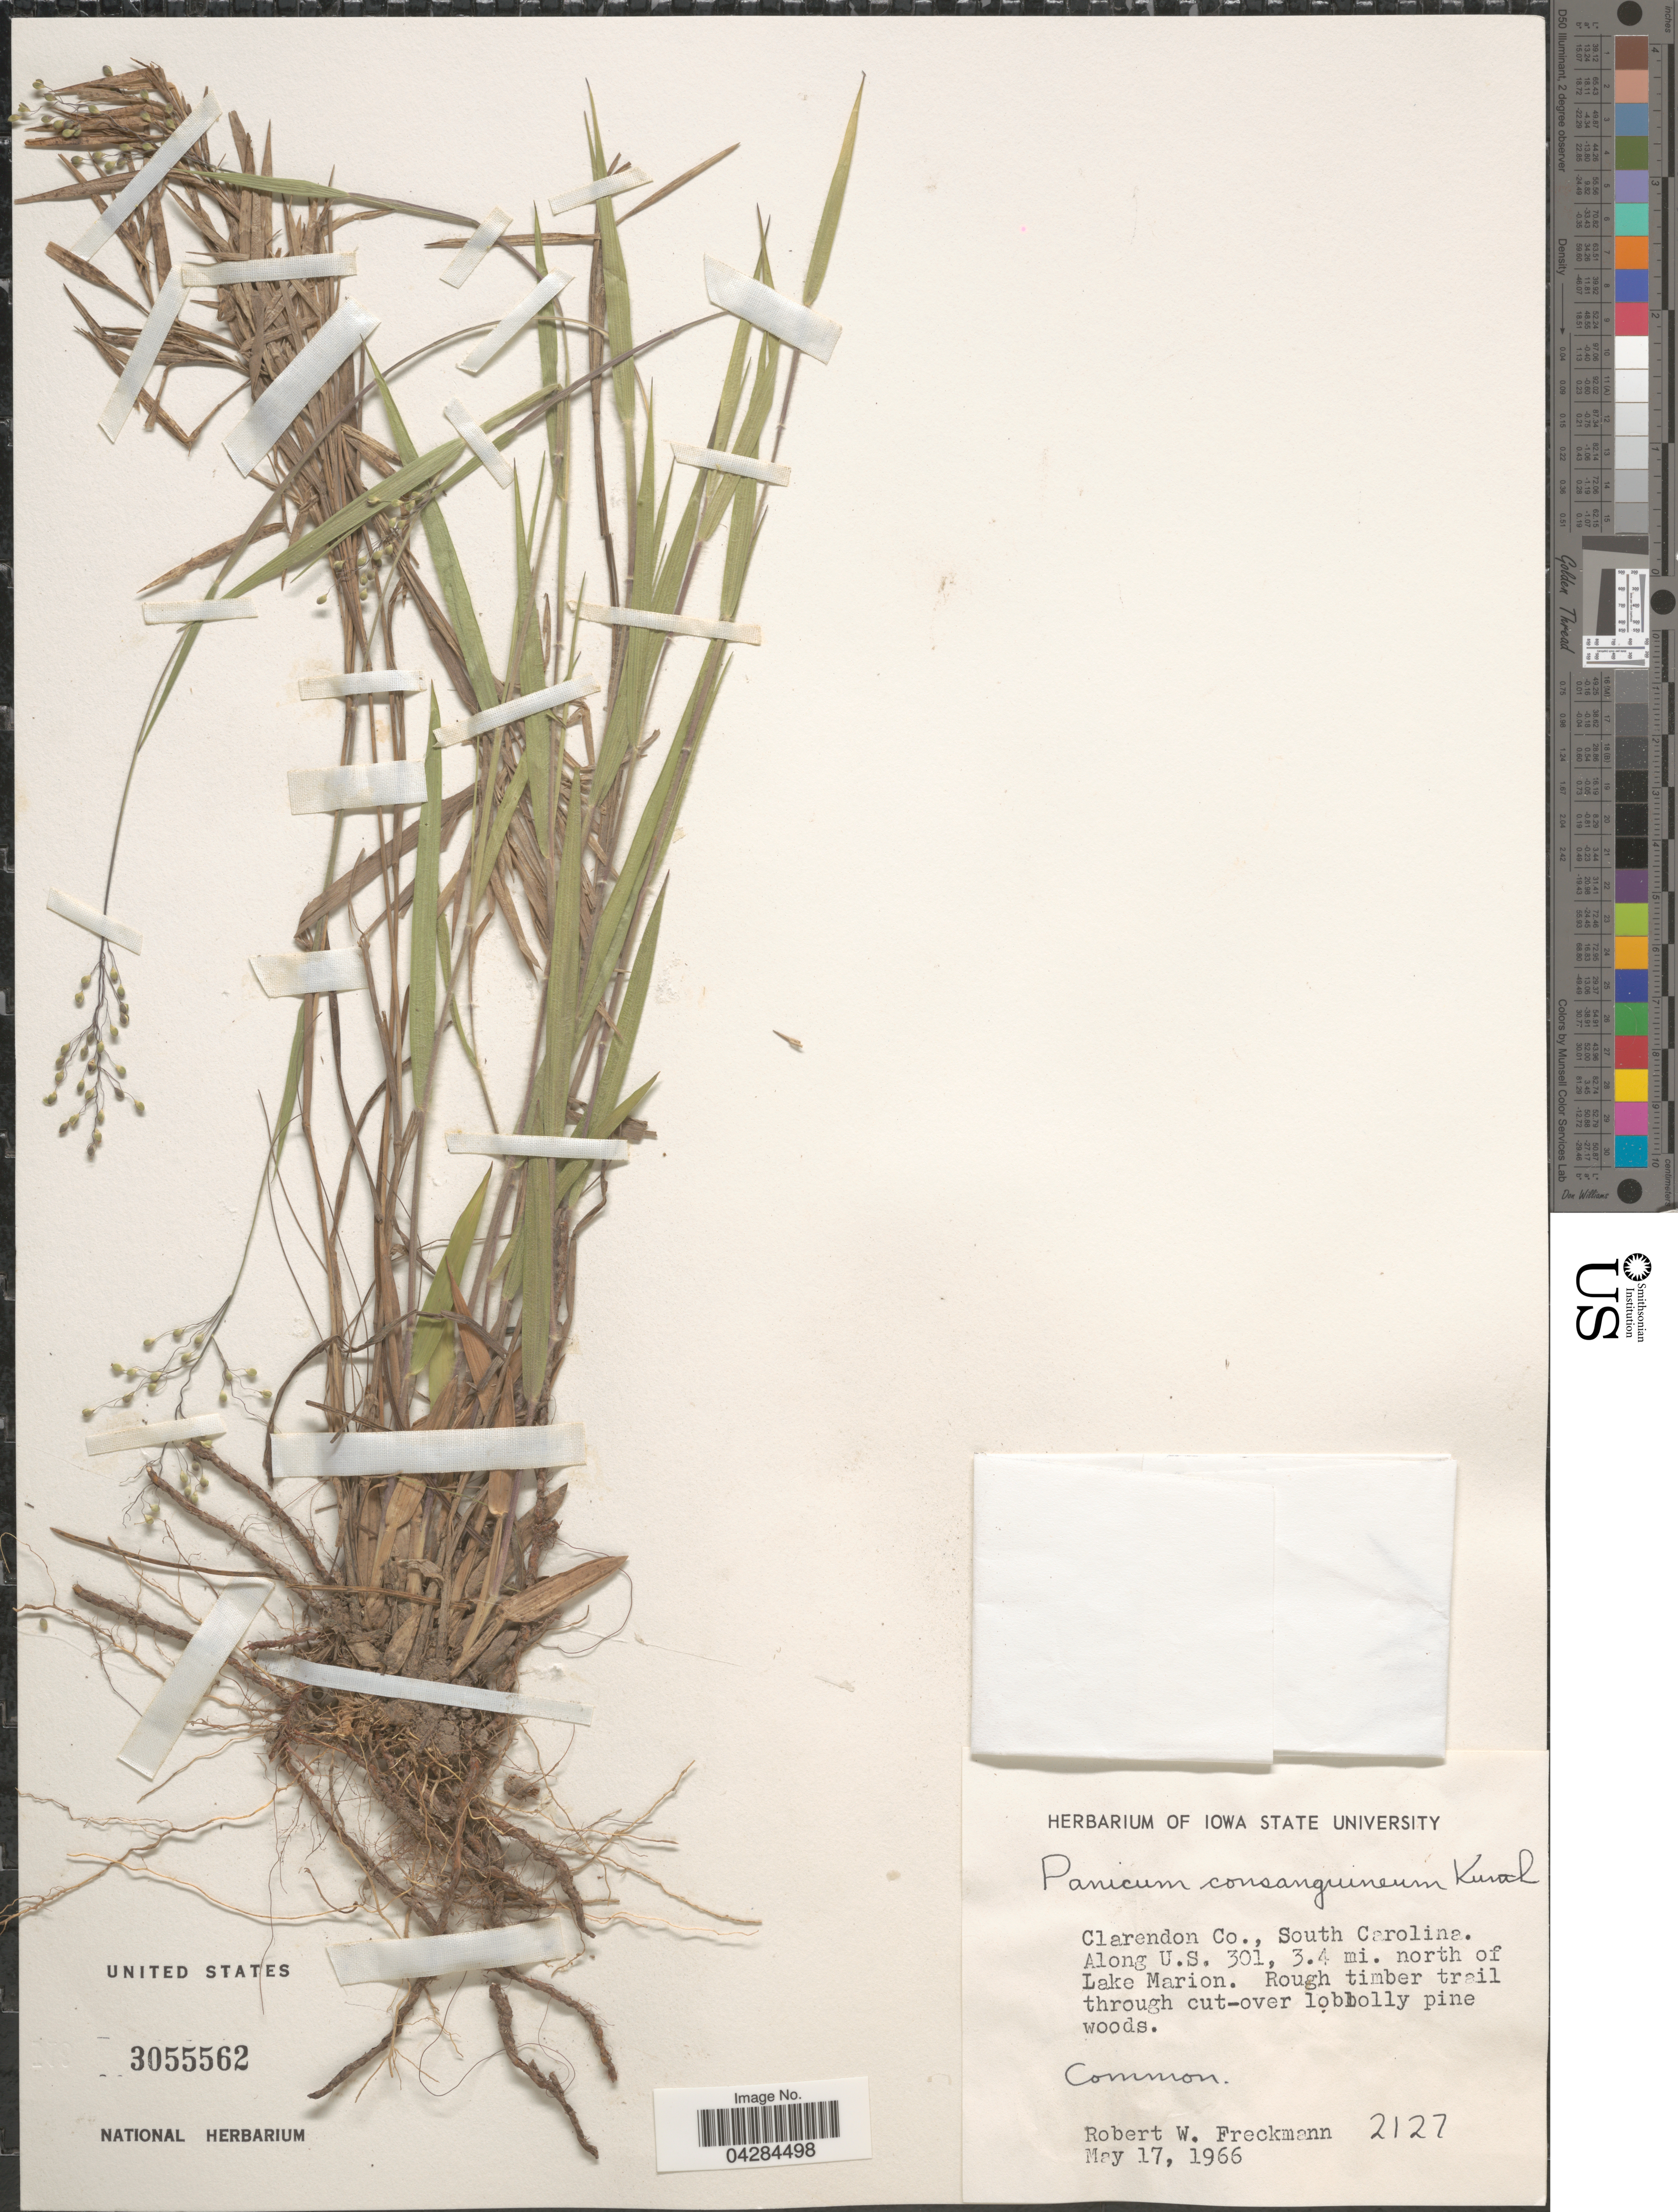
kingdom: Plantae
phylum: Tracheophyta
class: Liliopsida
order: Poales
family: Poaceae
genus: Dichanthelium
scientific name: Dichanthelium ovale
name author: (Elliott) Gould & C.A. Clark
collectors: R. Freckmann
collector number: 2127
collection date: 1966-05-17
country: United States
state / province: South Carolina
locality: Clarendon Co. Along U.S. 301, 3.4 mi. north of Lake Marion.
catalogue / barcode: US 3055562